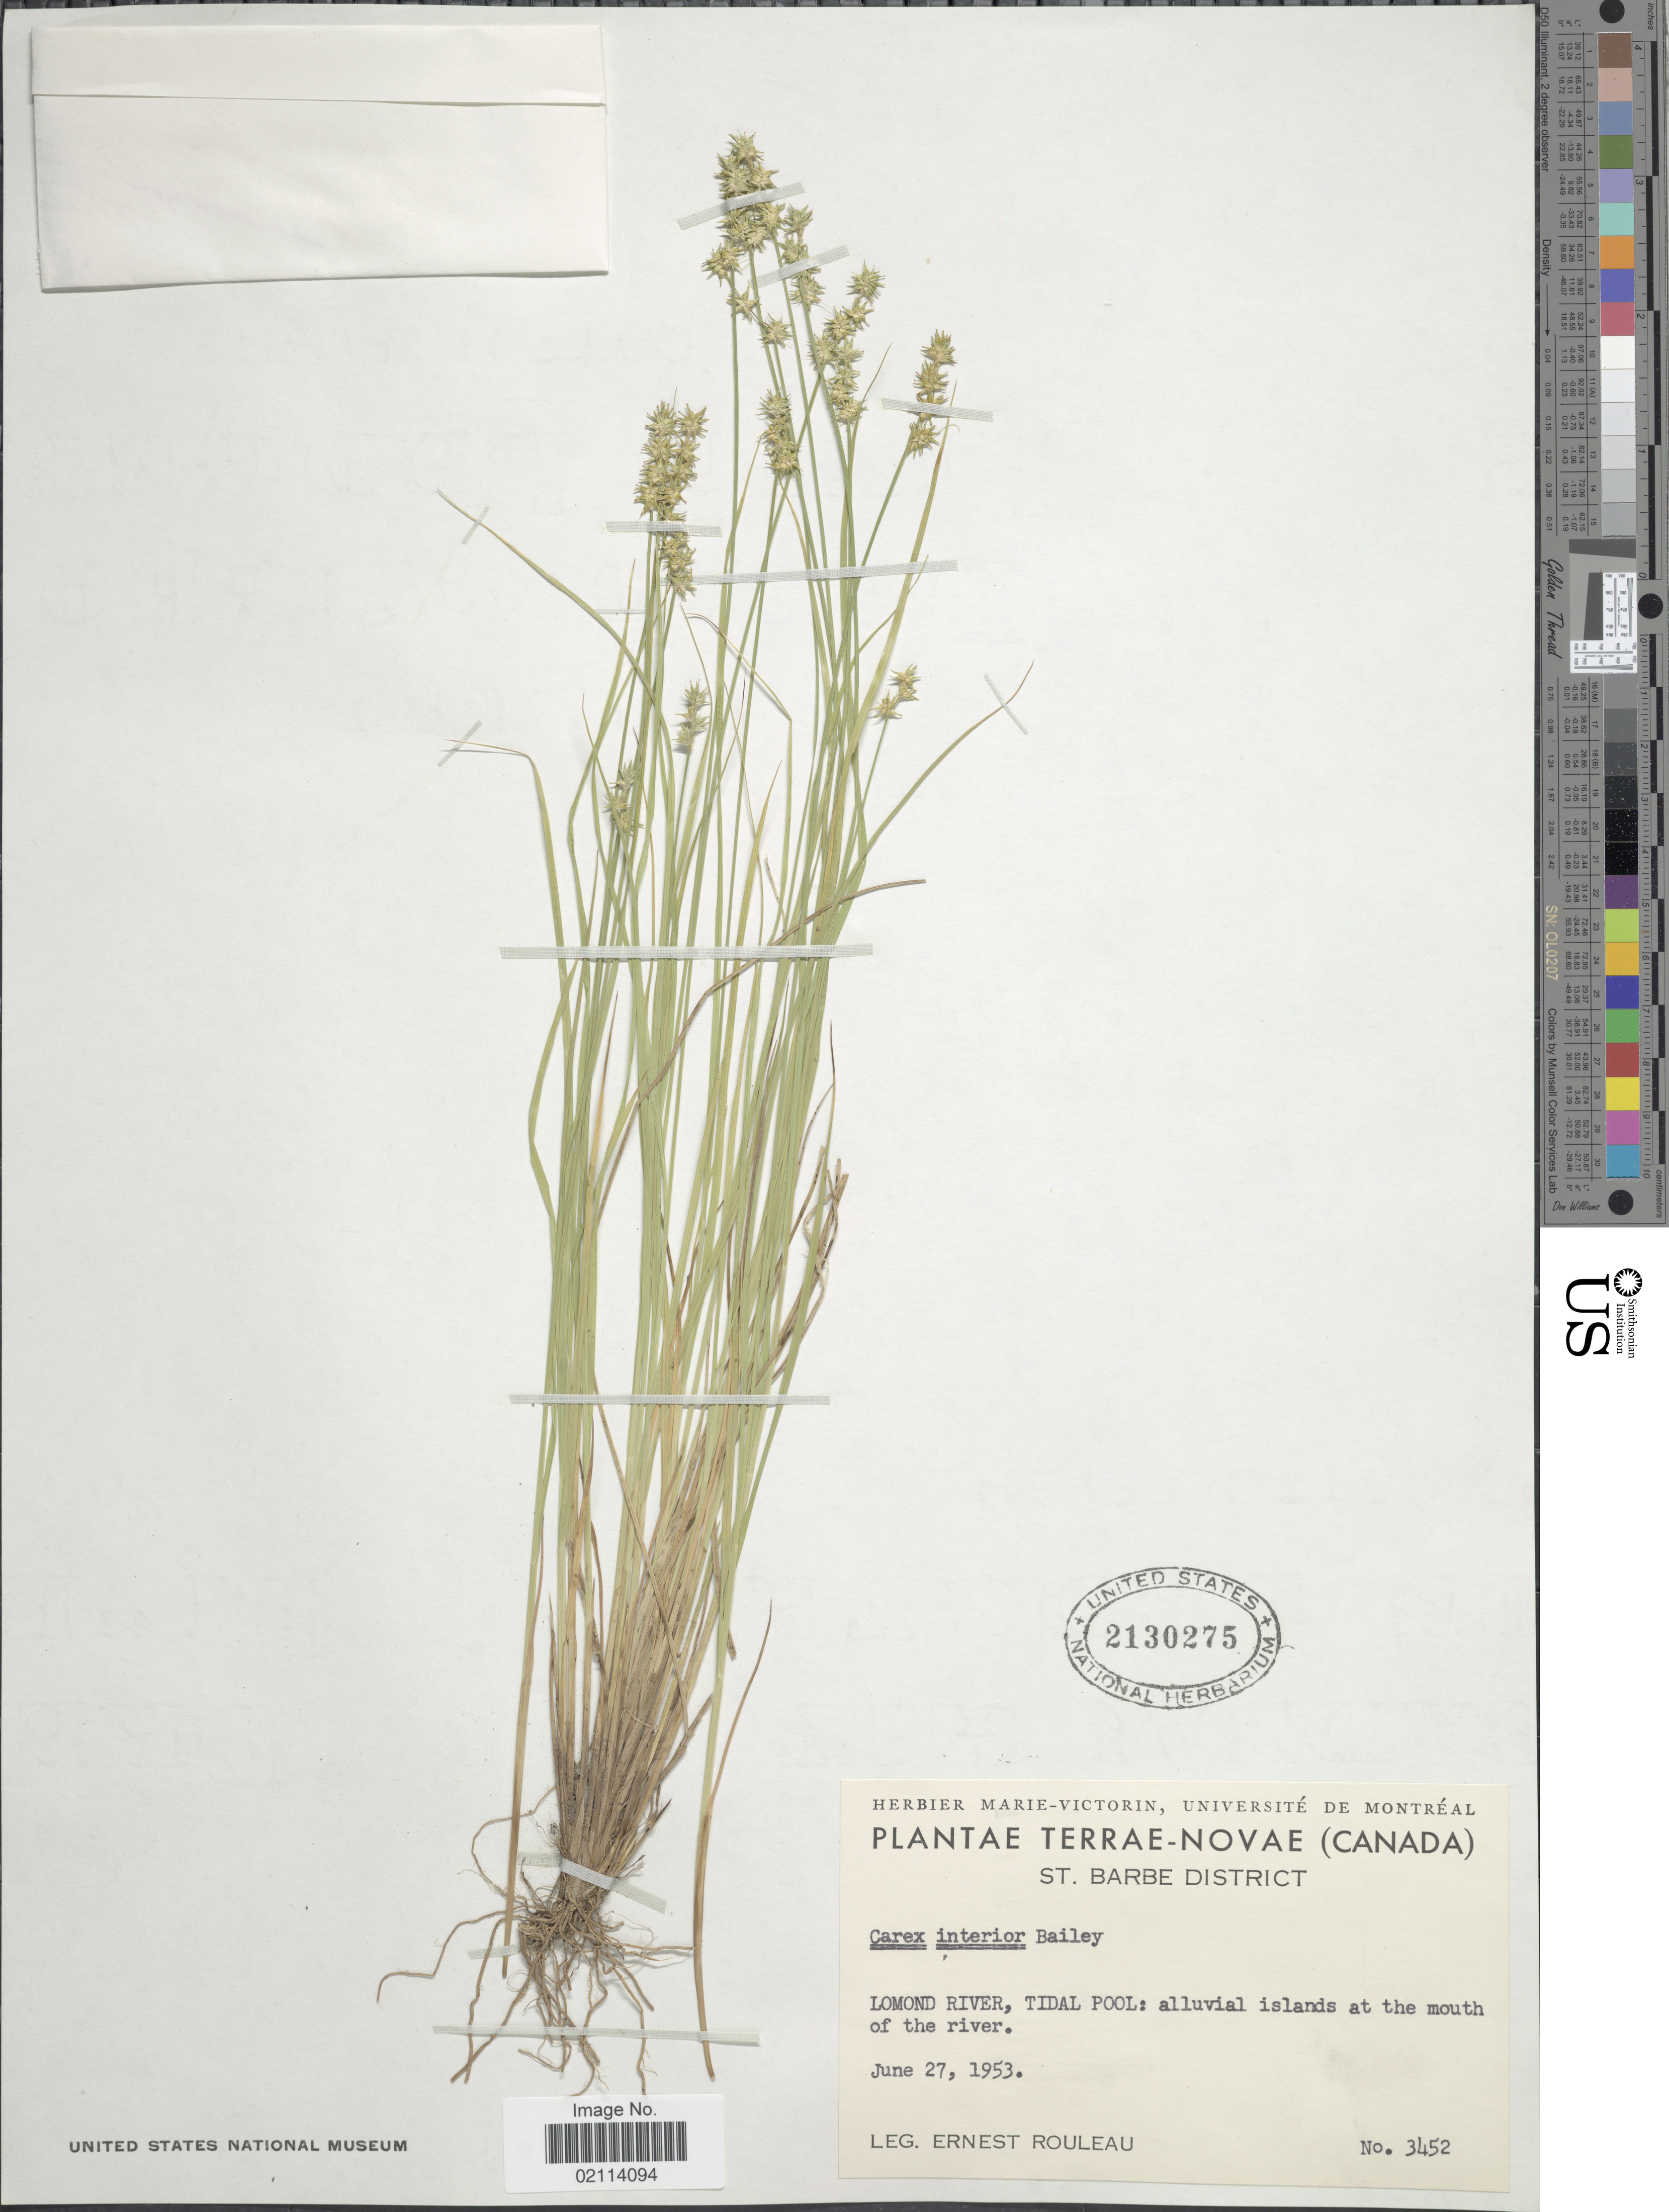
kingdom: Plantae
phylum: Tracheophyta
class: Liliopsida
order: Poales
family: Cyperaceae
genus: Carex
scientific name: Carex interior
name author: L.H. Bailey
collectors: J. Rouleau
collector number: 3452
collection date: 1953-06-27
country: Canada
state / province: Newfoundland and Labrador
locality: Terrae-Novae, St. Barbe District, Lomond River, Tidal Pool: alluvial islands at the mouth of the river.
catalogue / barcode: US 2130275